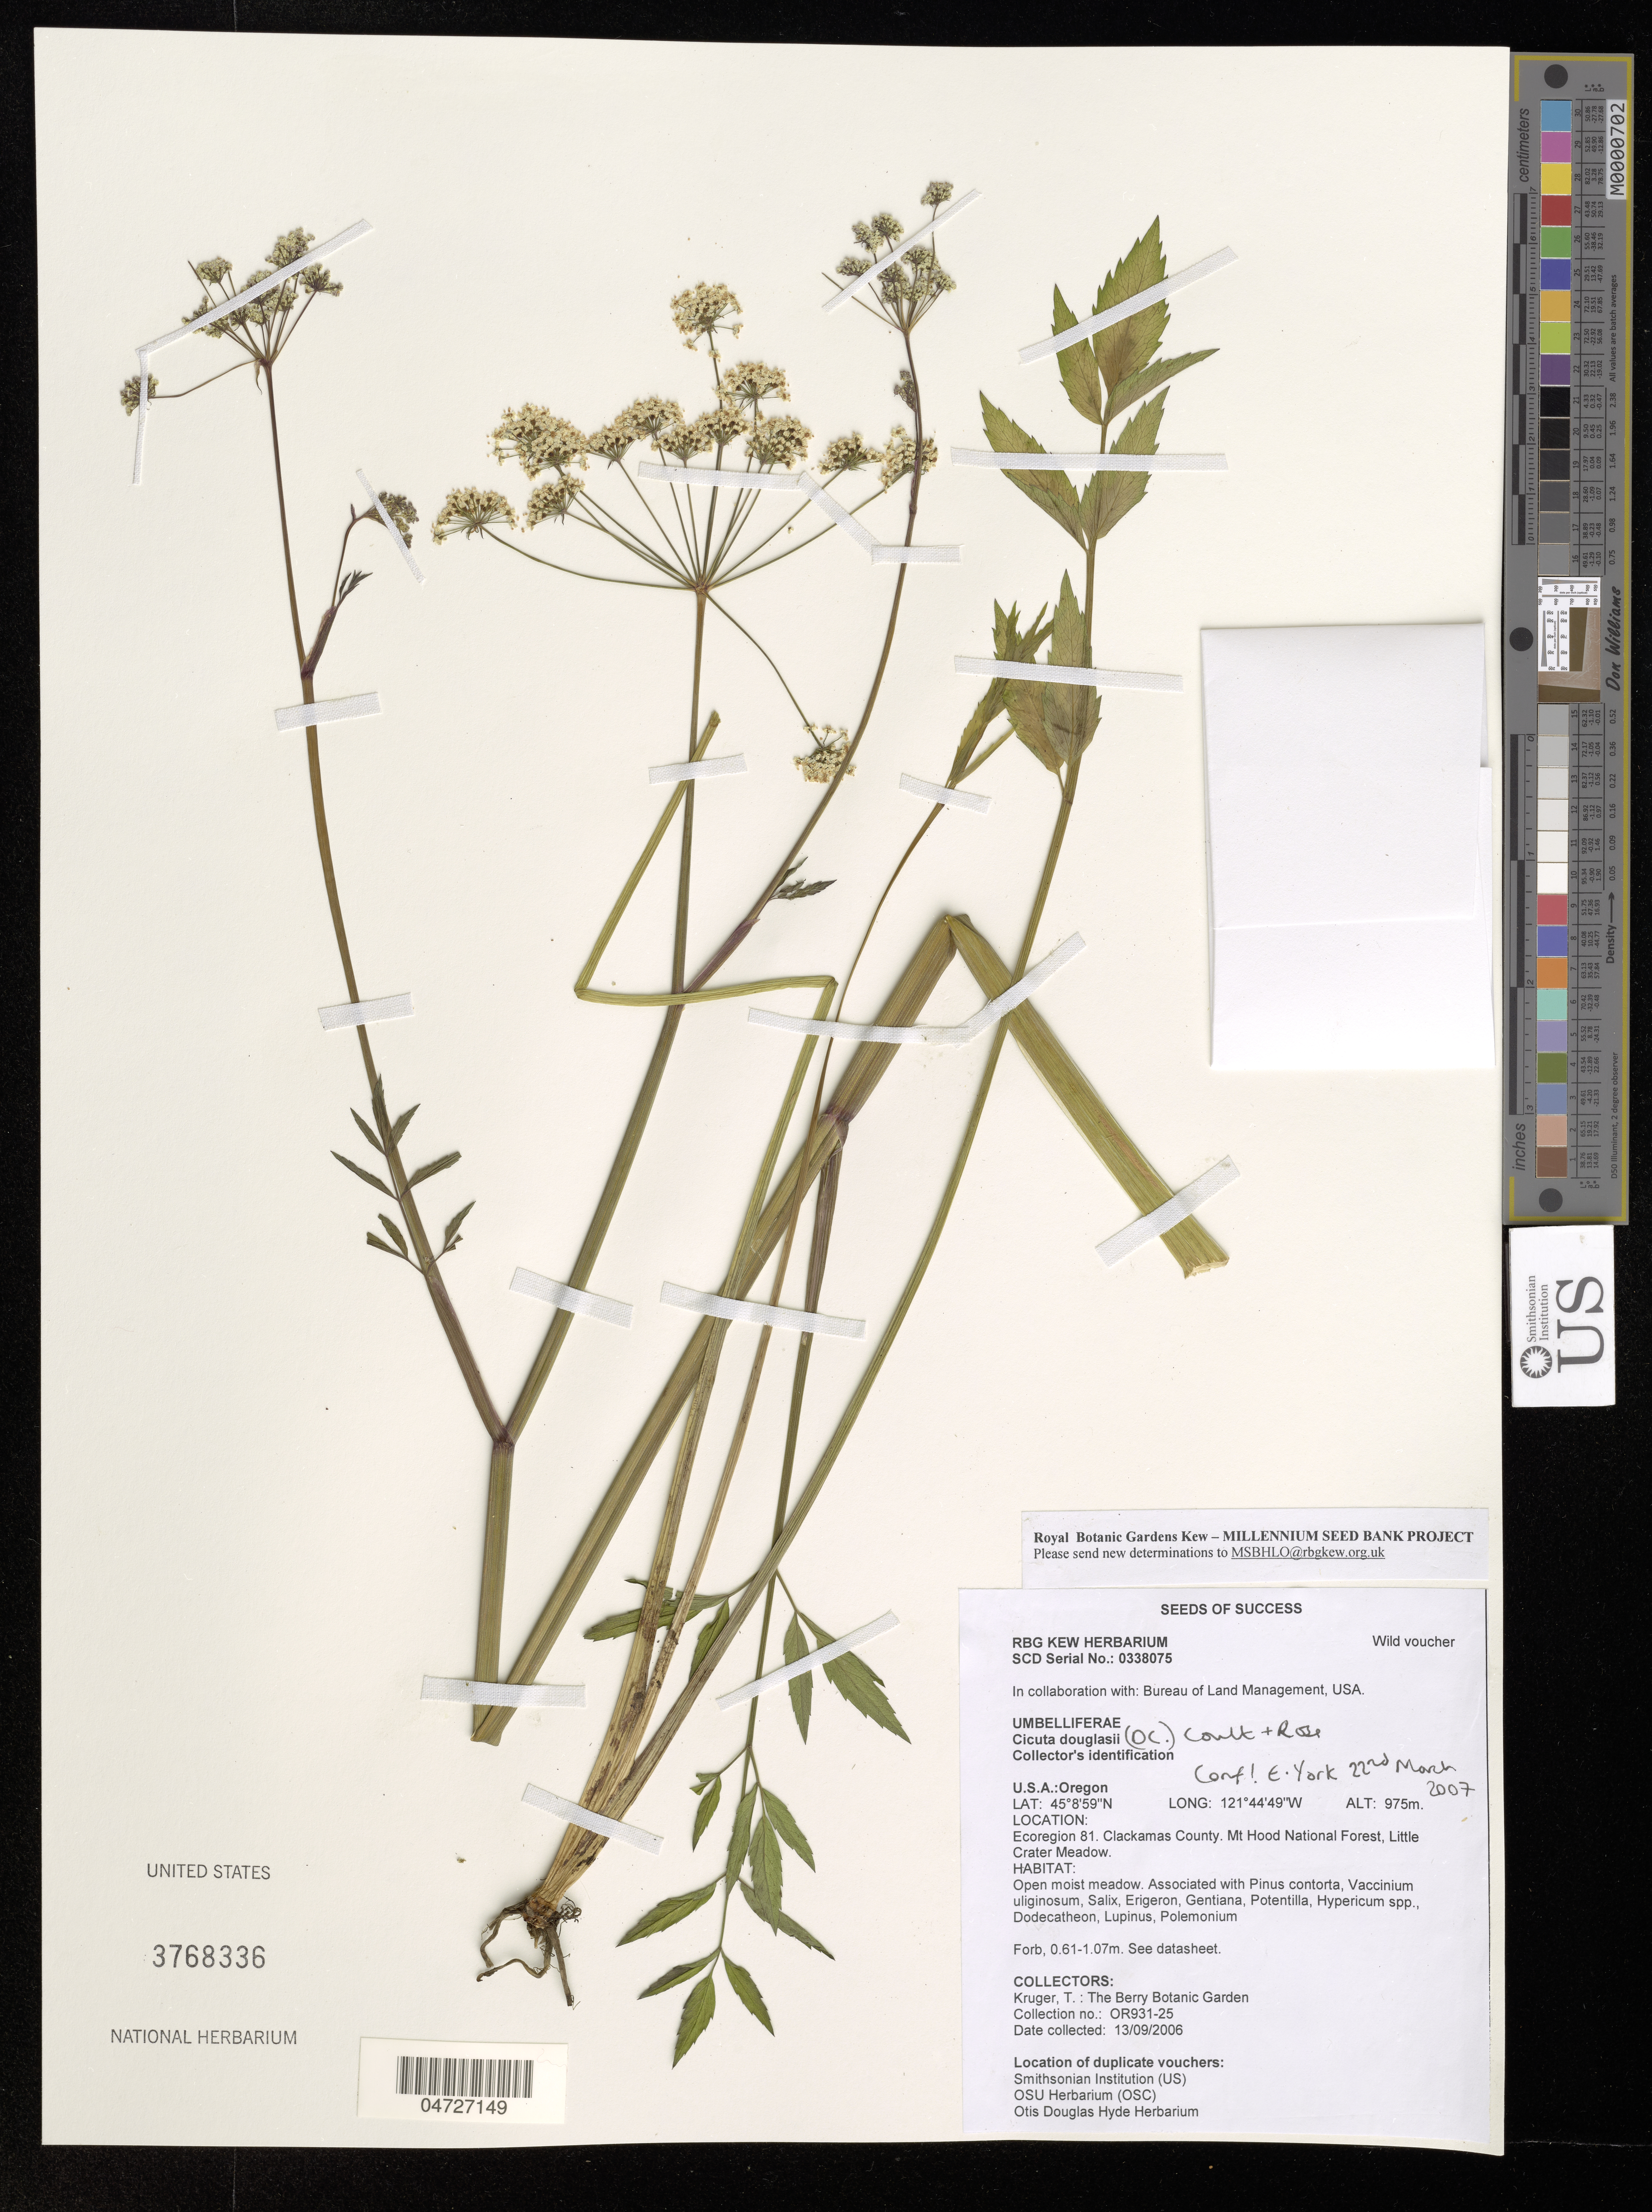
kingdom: Plantae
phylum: Tracheophyta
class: Magnoliopsida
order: Apiales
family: Apiaceae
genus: Cicuta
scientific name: Cicuta douglasii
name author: (DC.) J.M. Coult. & Rose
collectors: A. M. Kruger R.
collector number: OR931-25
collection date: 2006-09-13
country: United States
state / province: Oregon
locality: Ecoregion 81. Clackamas County. Mt Hood National Forest, Little Crater Meadow.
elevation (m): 975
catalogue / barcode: US 3768336